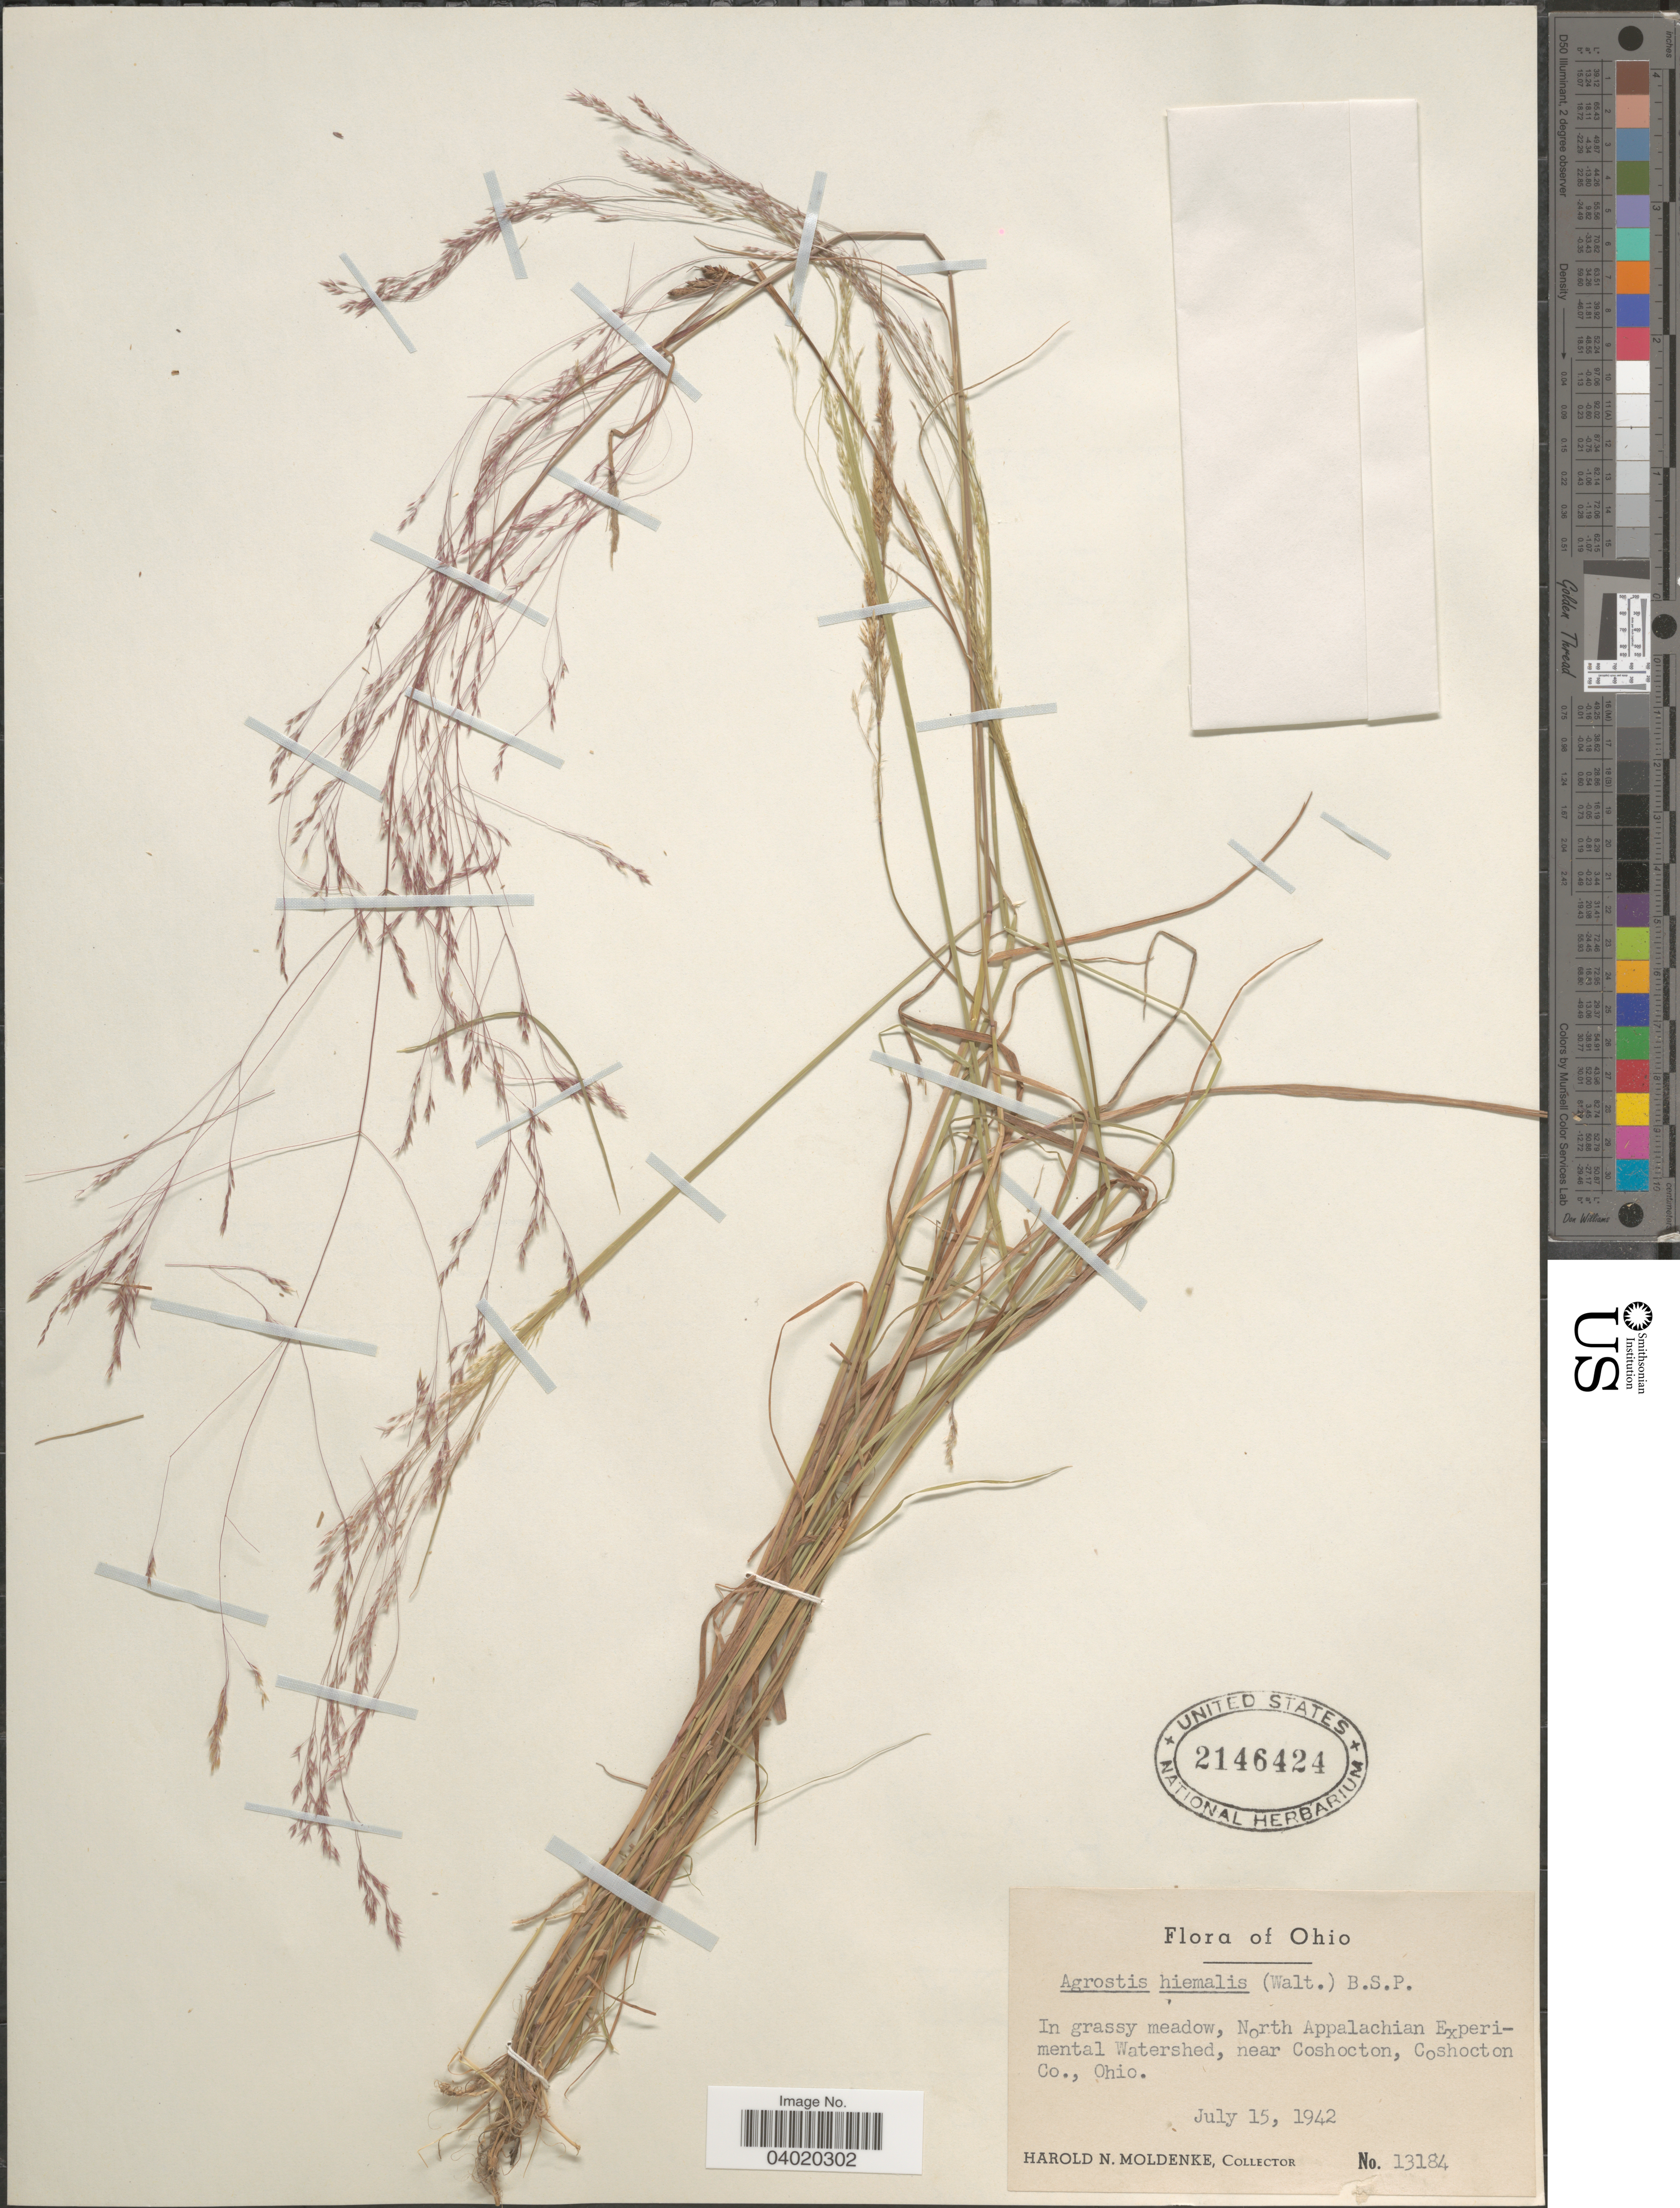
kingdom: Plantae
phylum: Tracheophyta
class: Liliopsida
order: Poales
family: Poaceae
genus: Agrostis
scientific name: Agrostis hyemalis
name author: (Walter) Britton et al.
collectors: H. N. Moldenke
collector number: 13184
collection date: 1942-07-15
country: United States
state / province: Ohio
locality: North Appalachian Experimental Watershed, near Coshocton, Coshocton Co.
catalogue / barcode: US 2146424